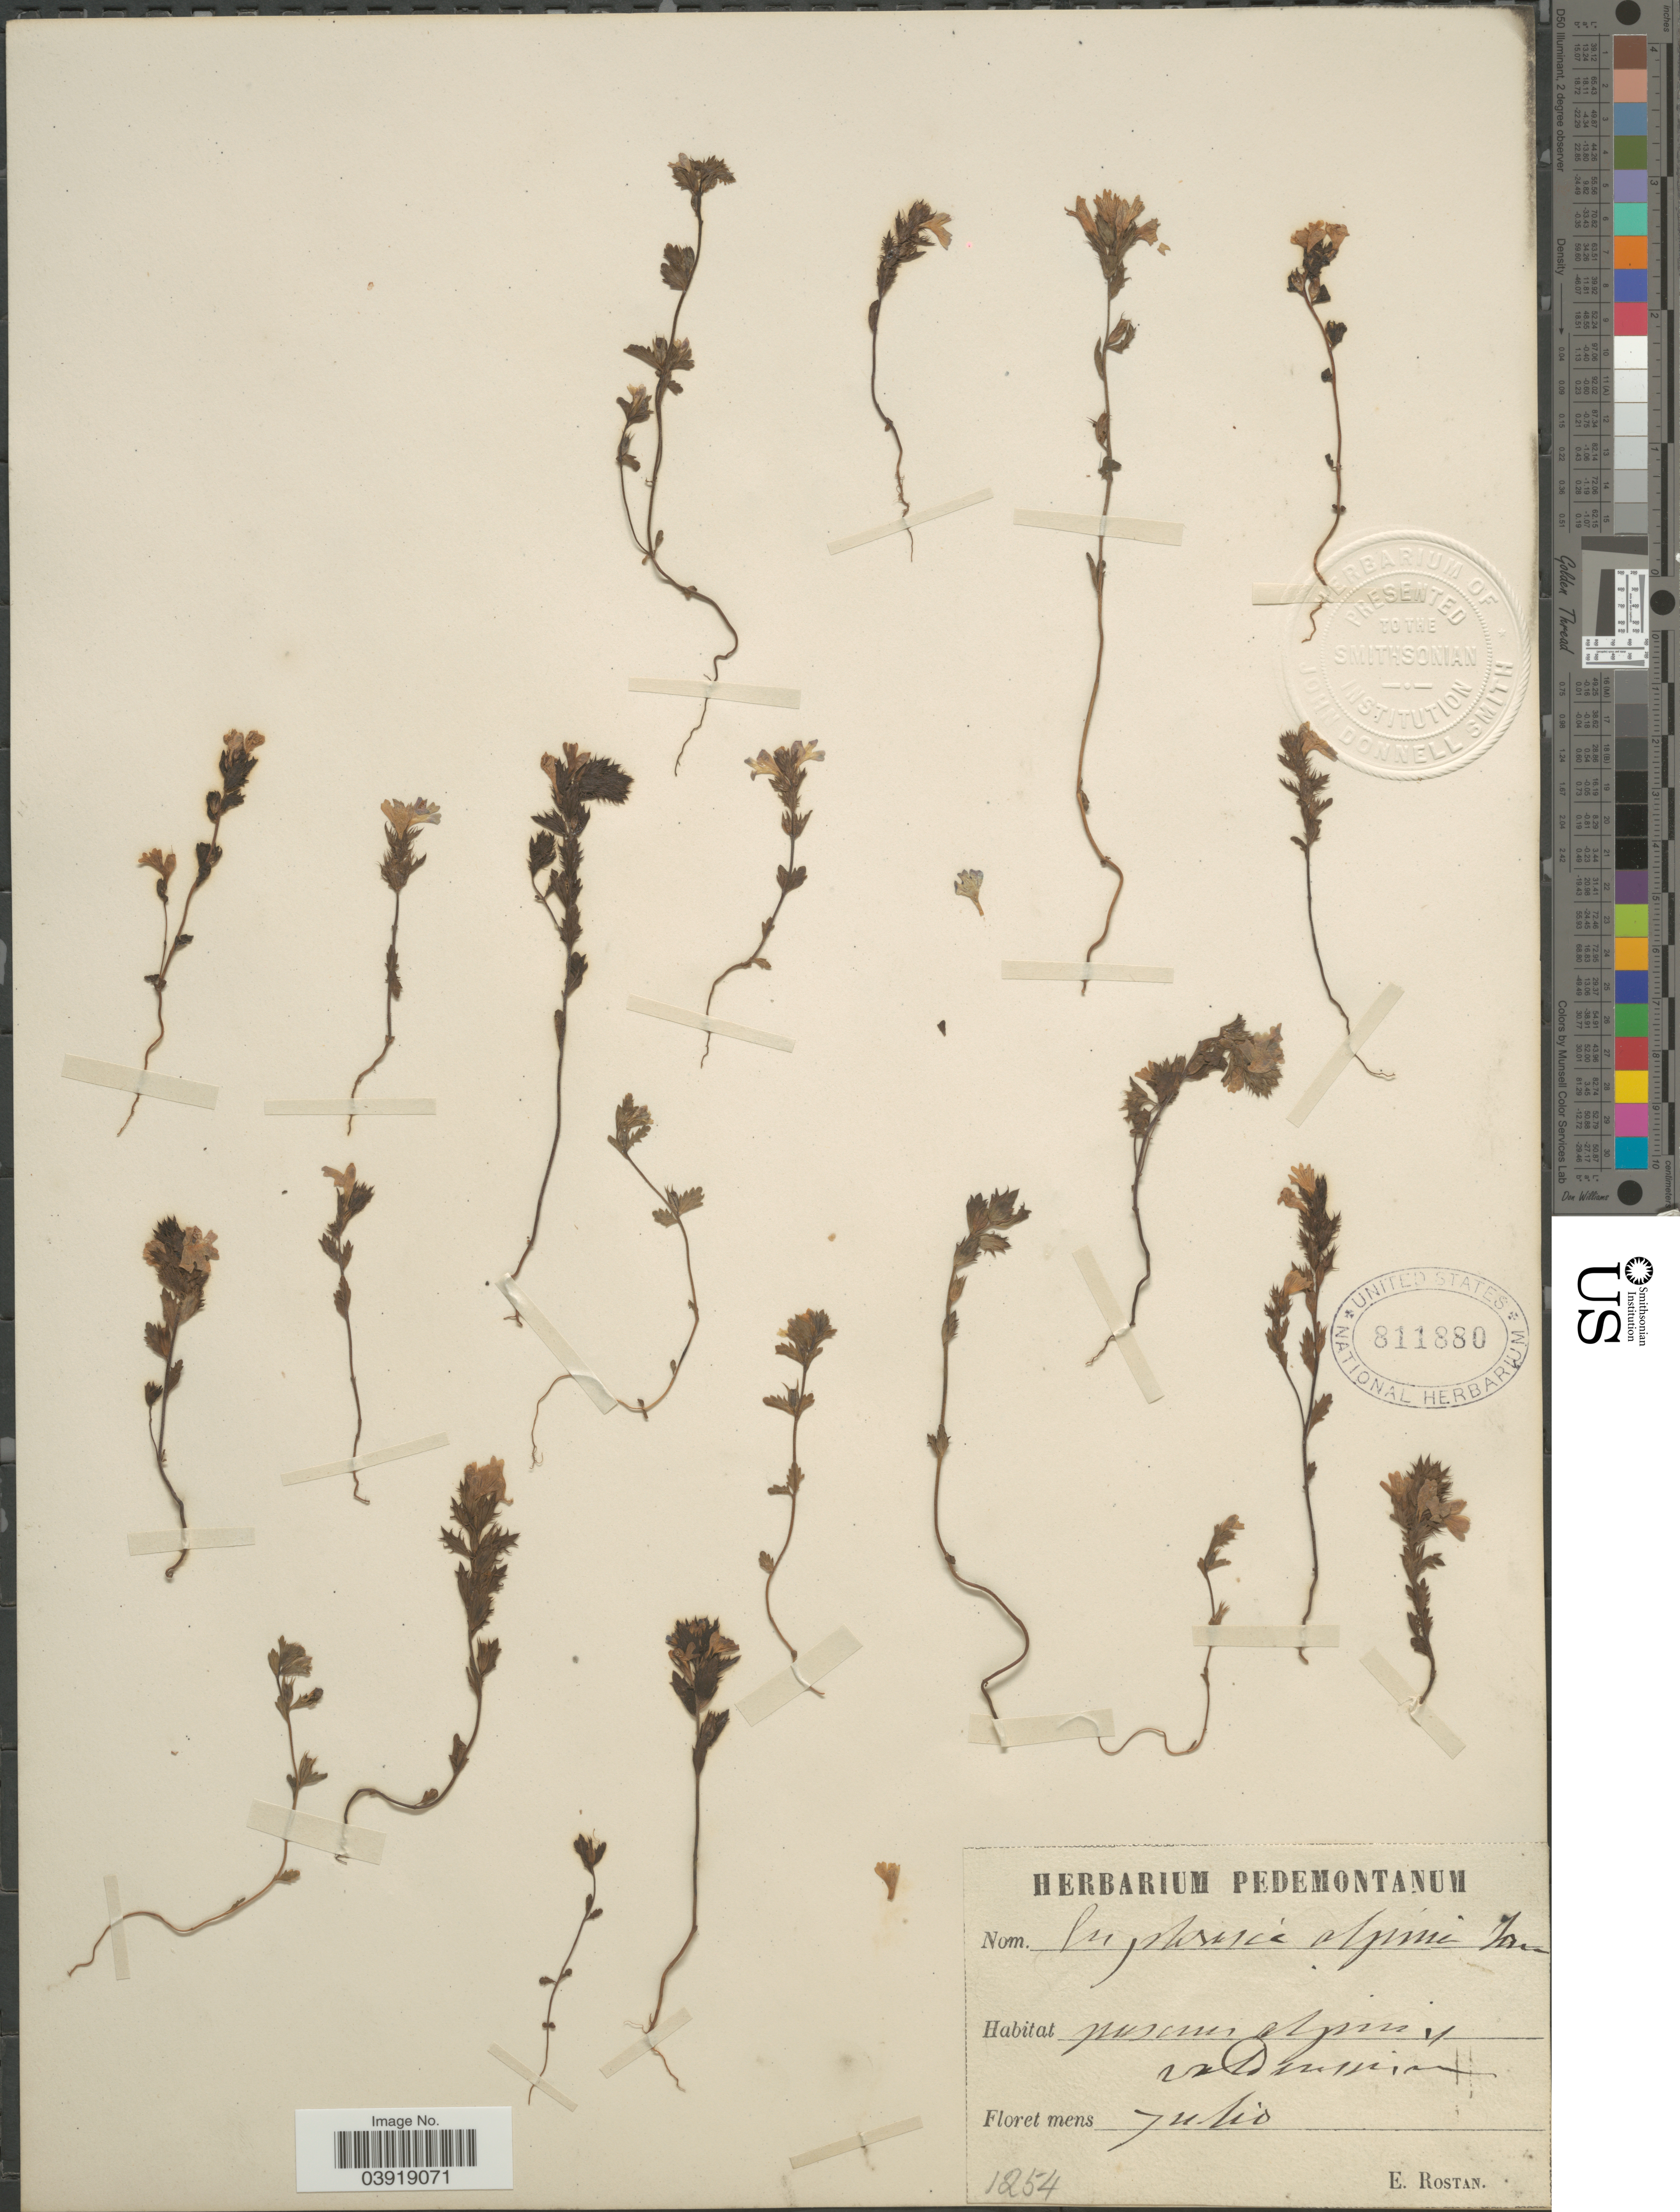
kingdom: Plantae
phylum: Tracheophyta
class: Magnoliopsida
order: Lamiales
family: Orobanchaceae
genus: Euphrasia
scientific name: Euphrasia alpina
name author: (L.) Bubani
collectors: E. Rostan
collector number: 1254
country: Italy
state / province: Piedmont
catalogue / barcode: US 811880